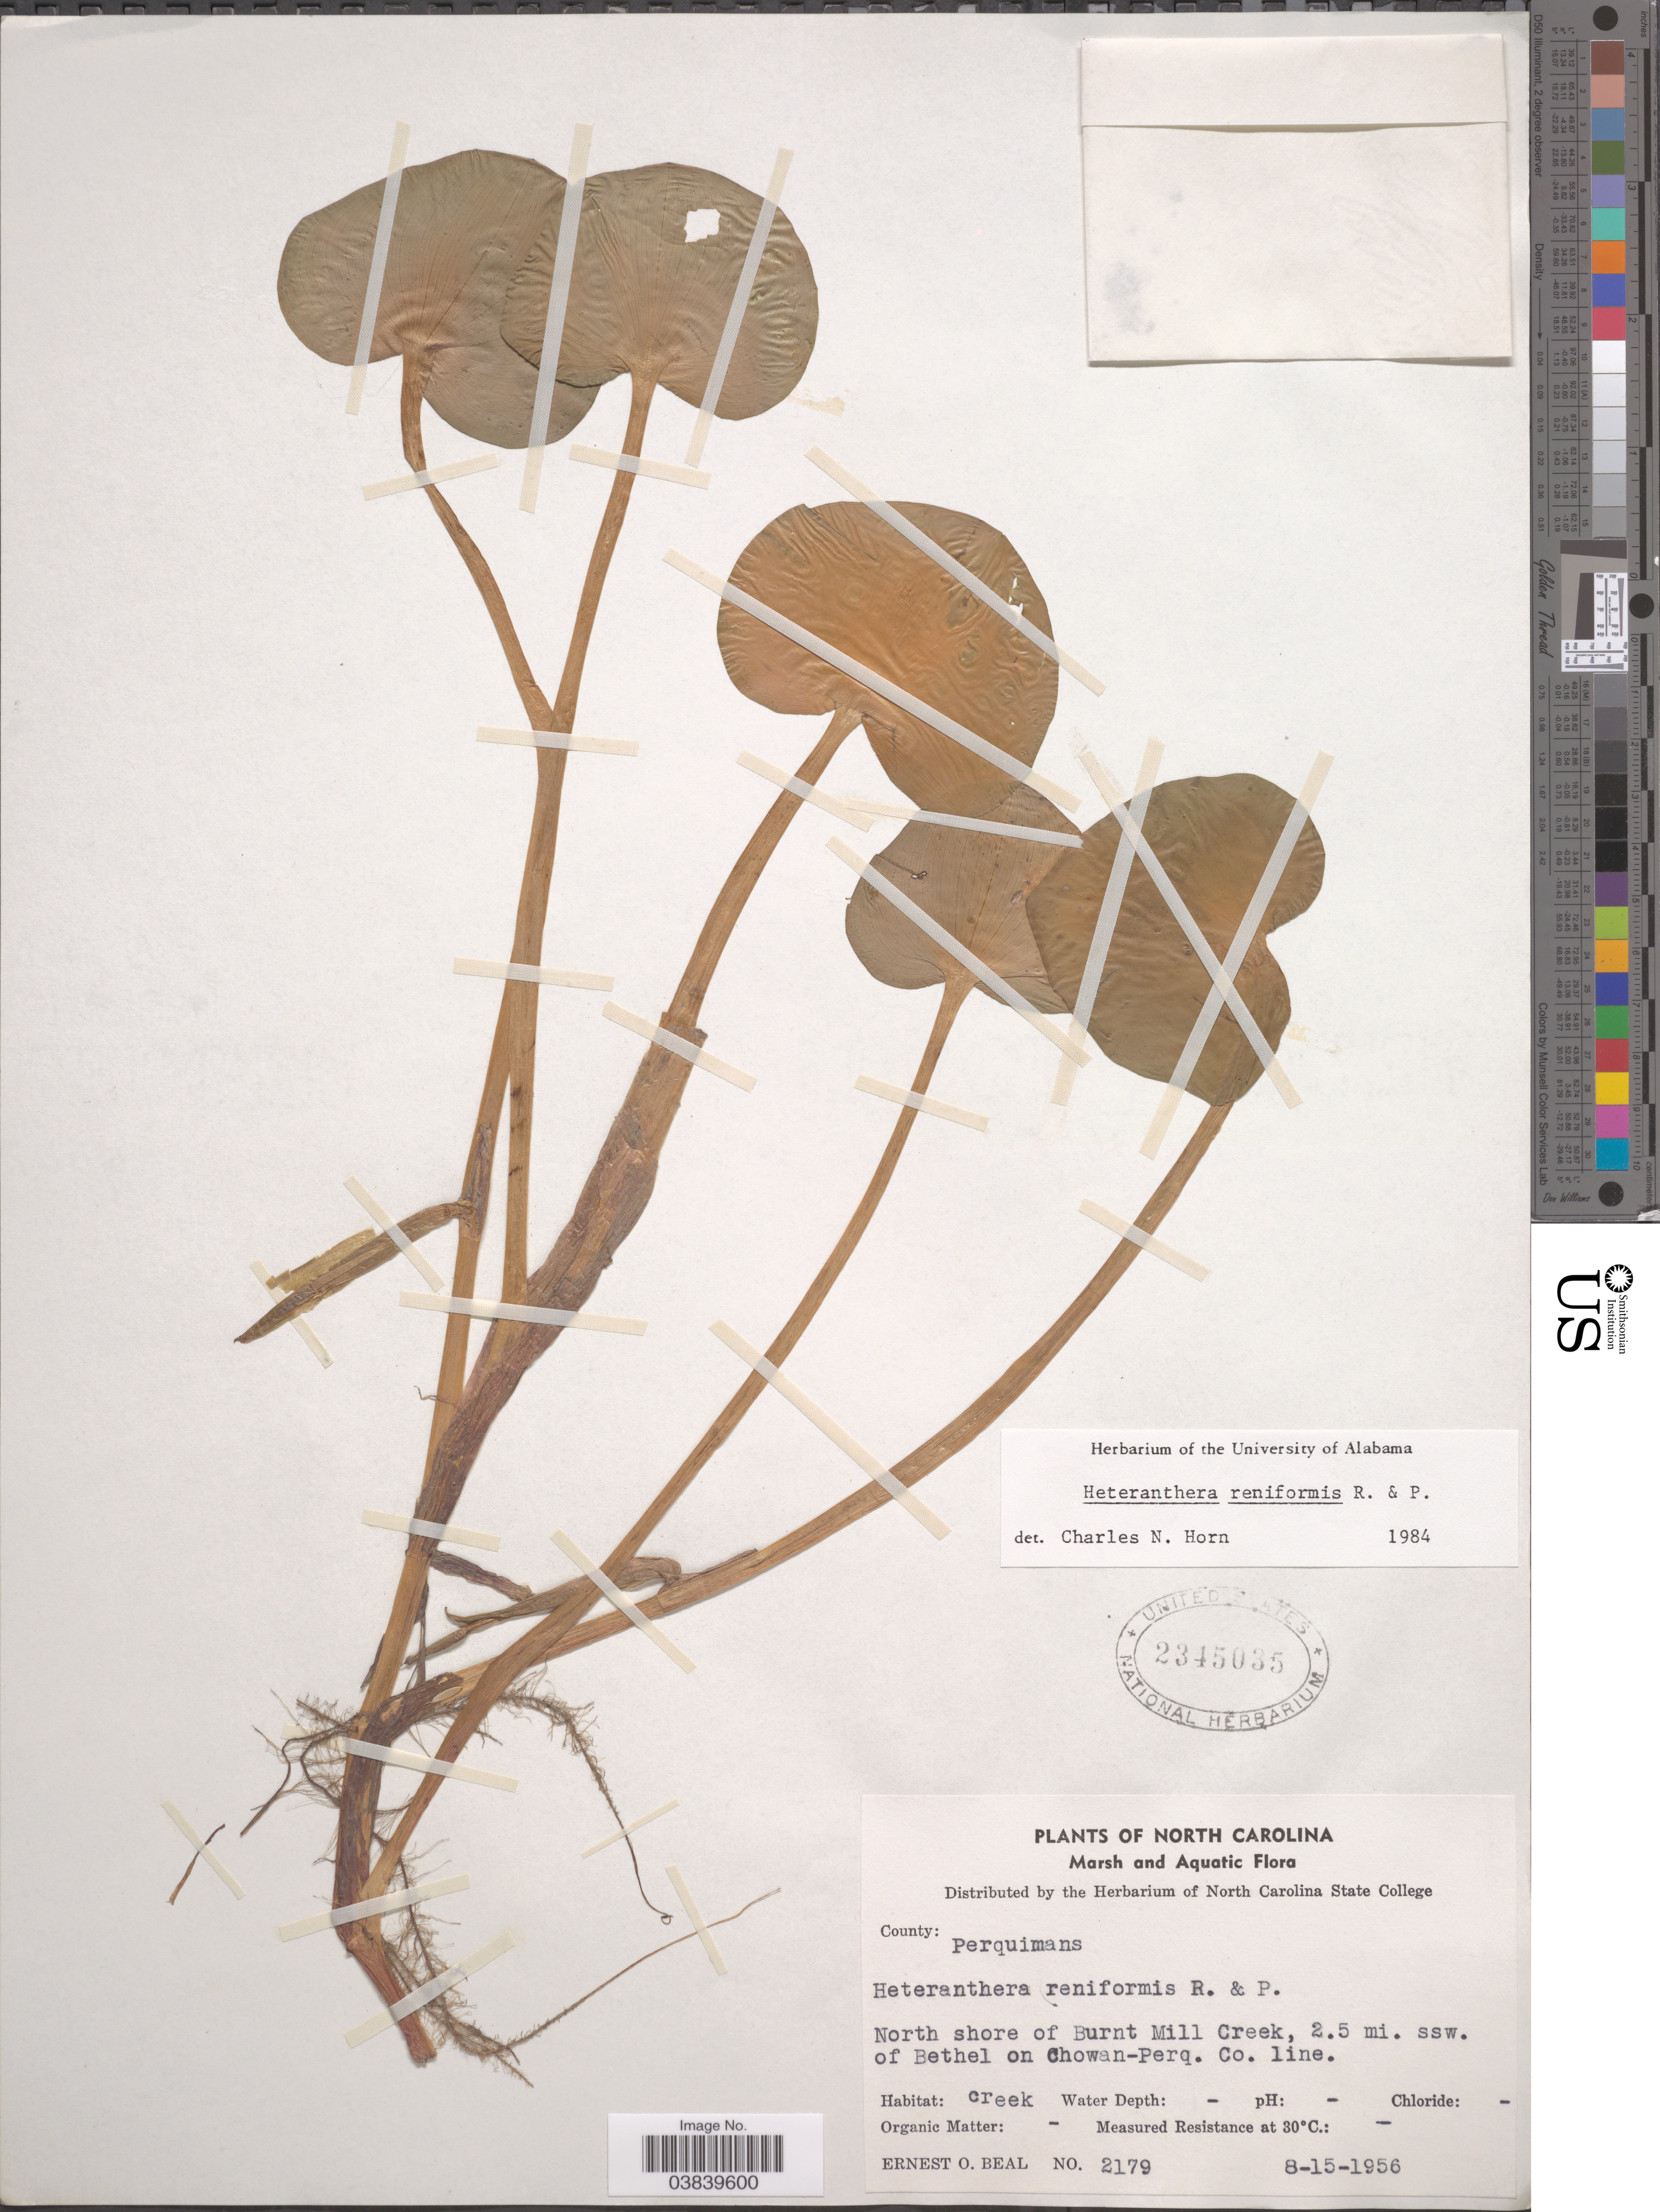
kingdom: Plantae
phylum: Tracheophyta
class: Liliopsida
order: Commelinales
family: Pontederiaceae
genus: Heteranthera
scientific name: Heteranthera reniformis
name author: Ruiz & Pav.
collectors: E. Beal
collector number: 2179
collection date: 1956-08-15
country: United States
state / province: North Carolina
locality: North shore of Burnt Mill Creek, 2.5 mi. ssw. of Bethel on Chowan-Perq. Co. line.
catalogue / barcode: US 2345035